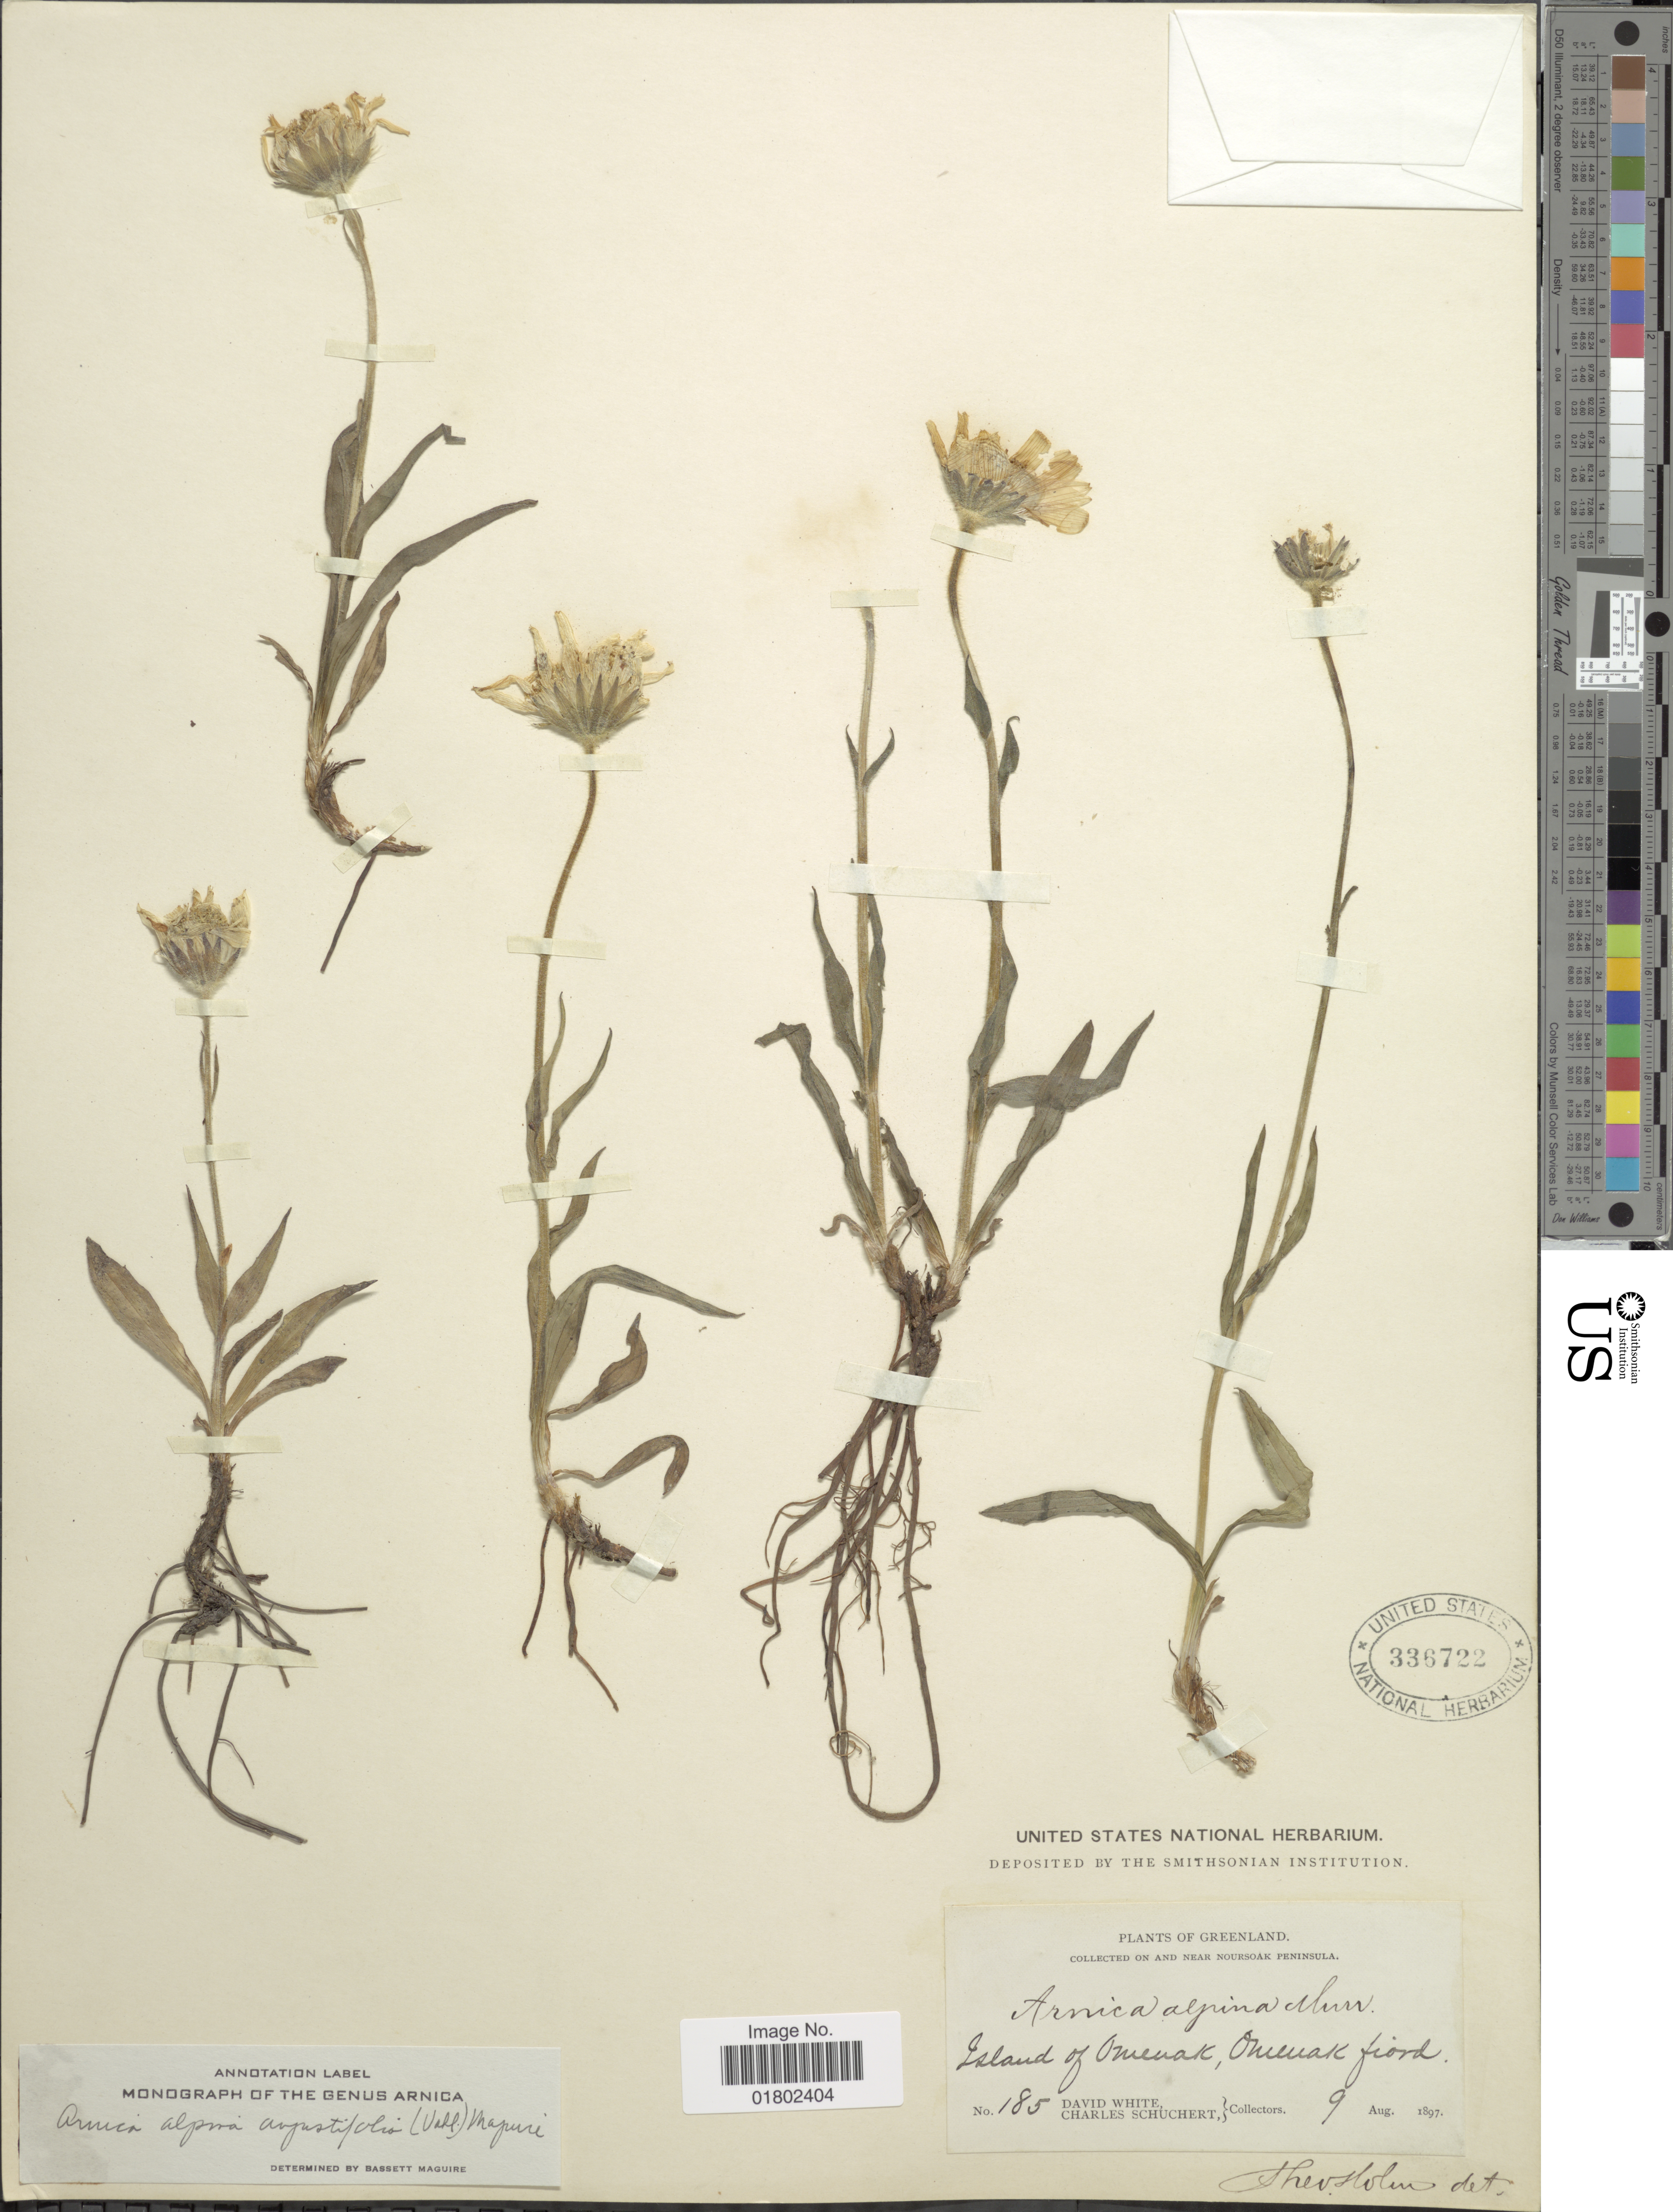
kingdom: Plantae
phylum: Tracheophyta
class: Magnoliopsida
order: Asterales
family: Asteraceae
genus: Arnica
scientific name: Arnica alpina var. angustifolia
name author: (Vahl) Maguire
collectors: D. White & C. Schuchert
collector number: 185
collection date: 1897-08-09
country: Greenland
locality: Near Noursoak Peninsula, Island of Omenak, Omenak ford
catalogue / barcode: US 336722